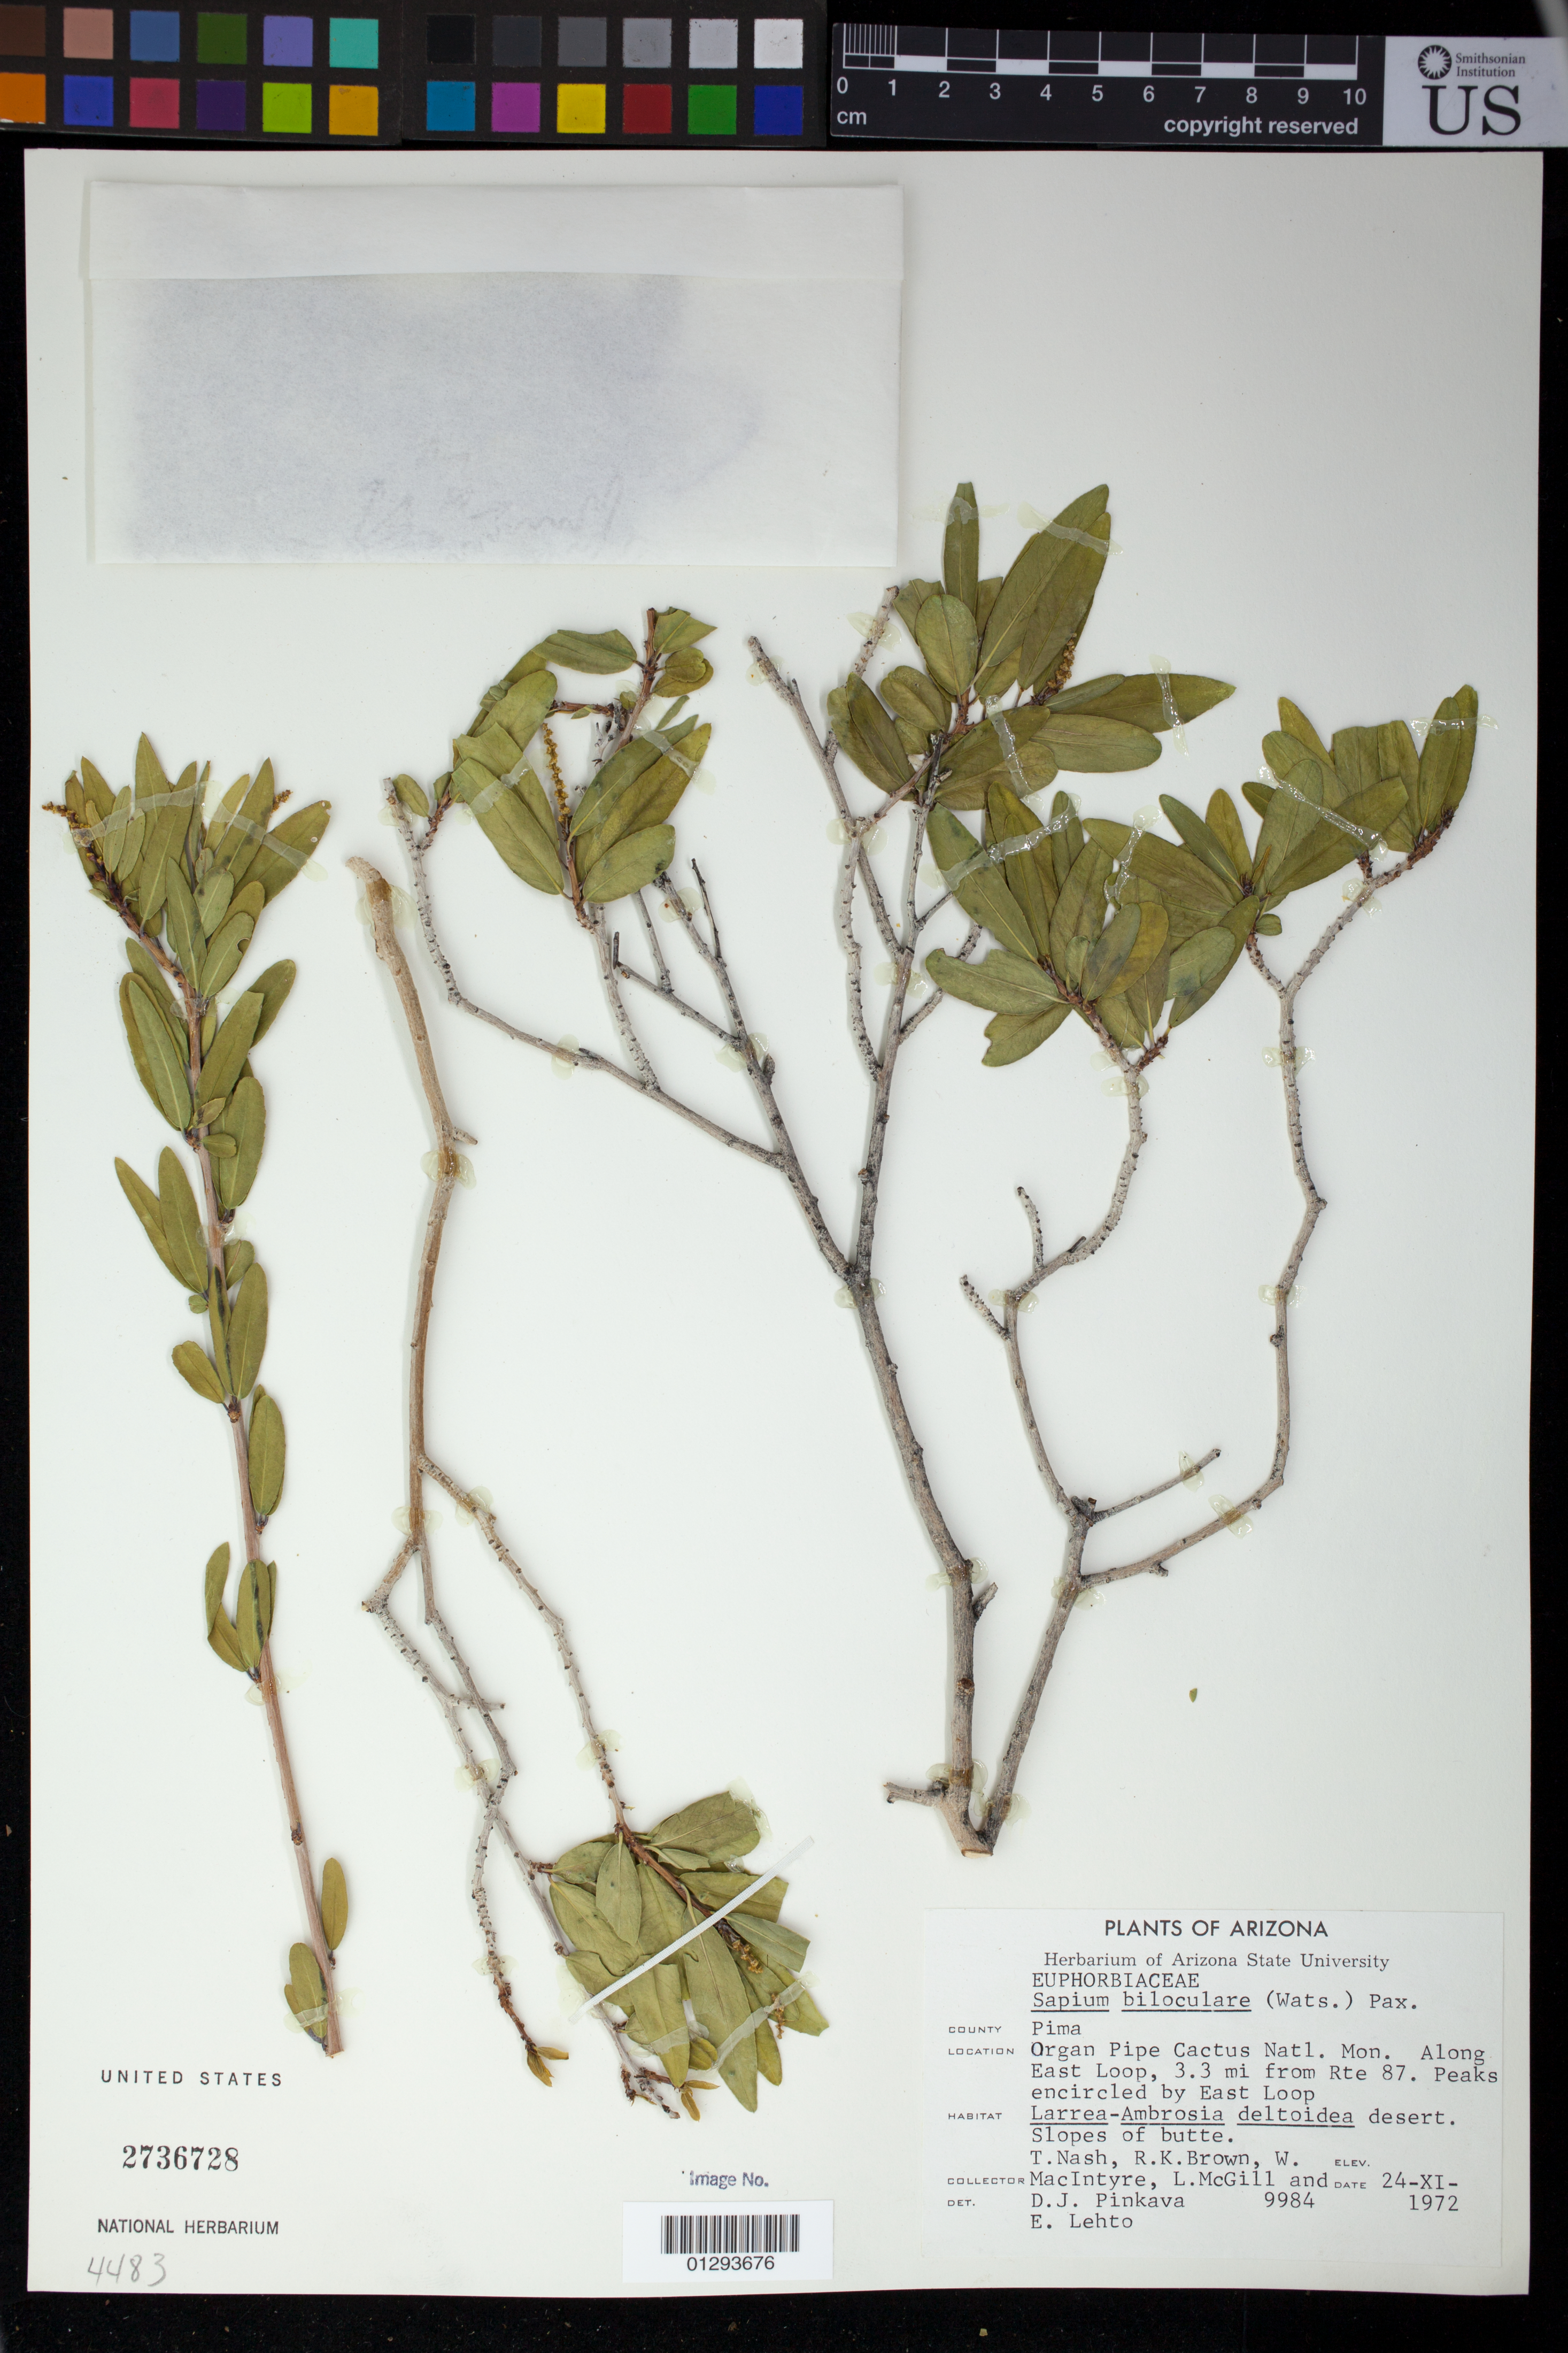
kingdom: Plantae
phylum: Tracheophyta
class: Magnoliopsida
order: Malpighiales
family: Euphorbiaceae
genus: Sebastiania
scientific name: Sebastiania bilocularis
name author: S. Watson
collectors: T. H. Nash, R. K. Brown, W. Macintyre, L. McGill, D. J. Pinkava & E. Lehto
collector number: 9984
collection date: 1972-11-24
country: United States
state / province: Arizona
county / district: Pima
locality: Organ Pipe Cactus National Monument. Along East Loop, 3.3 mi from Rte 87.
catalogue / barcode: US 2736728